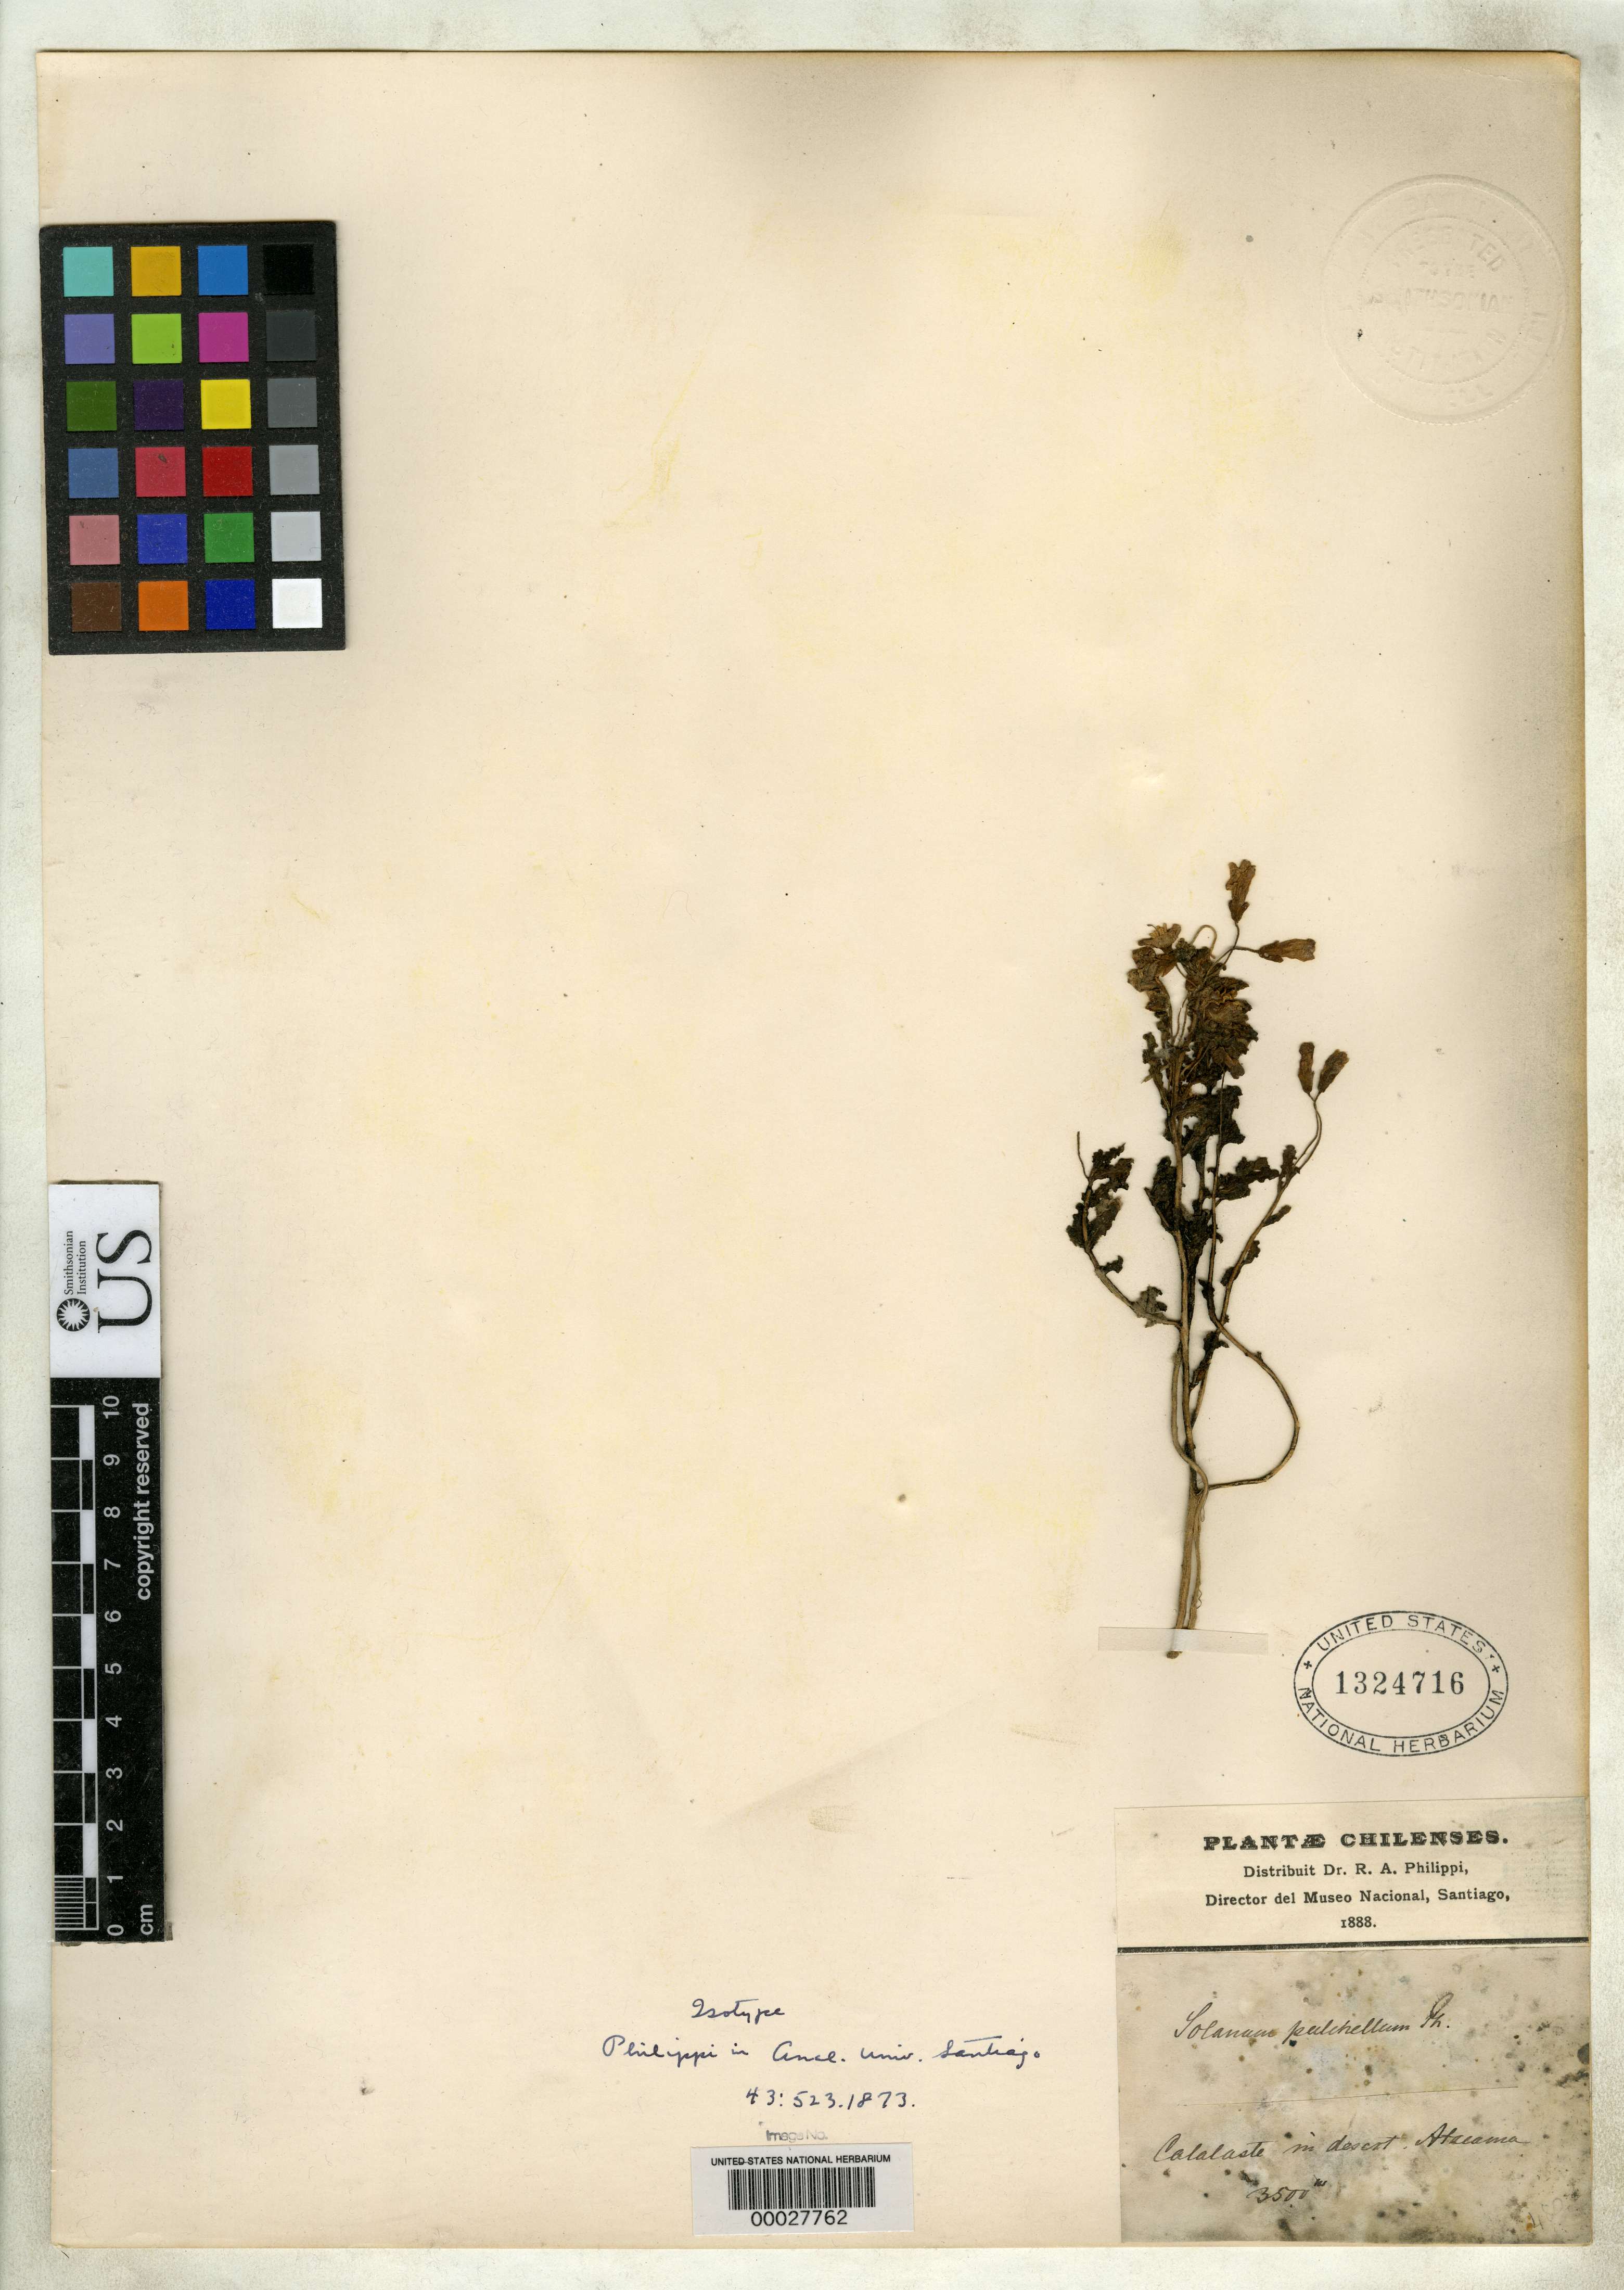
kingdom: Plantae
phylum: Tracheophyta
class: Magnoliopsida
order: Solanales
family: Solanaceae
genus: Solanum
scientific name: Solanum pulchellum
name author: Phil.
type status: Isotype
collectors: R. A. Philippi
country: Chile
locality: Atacama.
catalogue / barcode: US 1324716